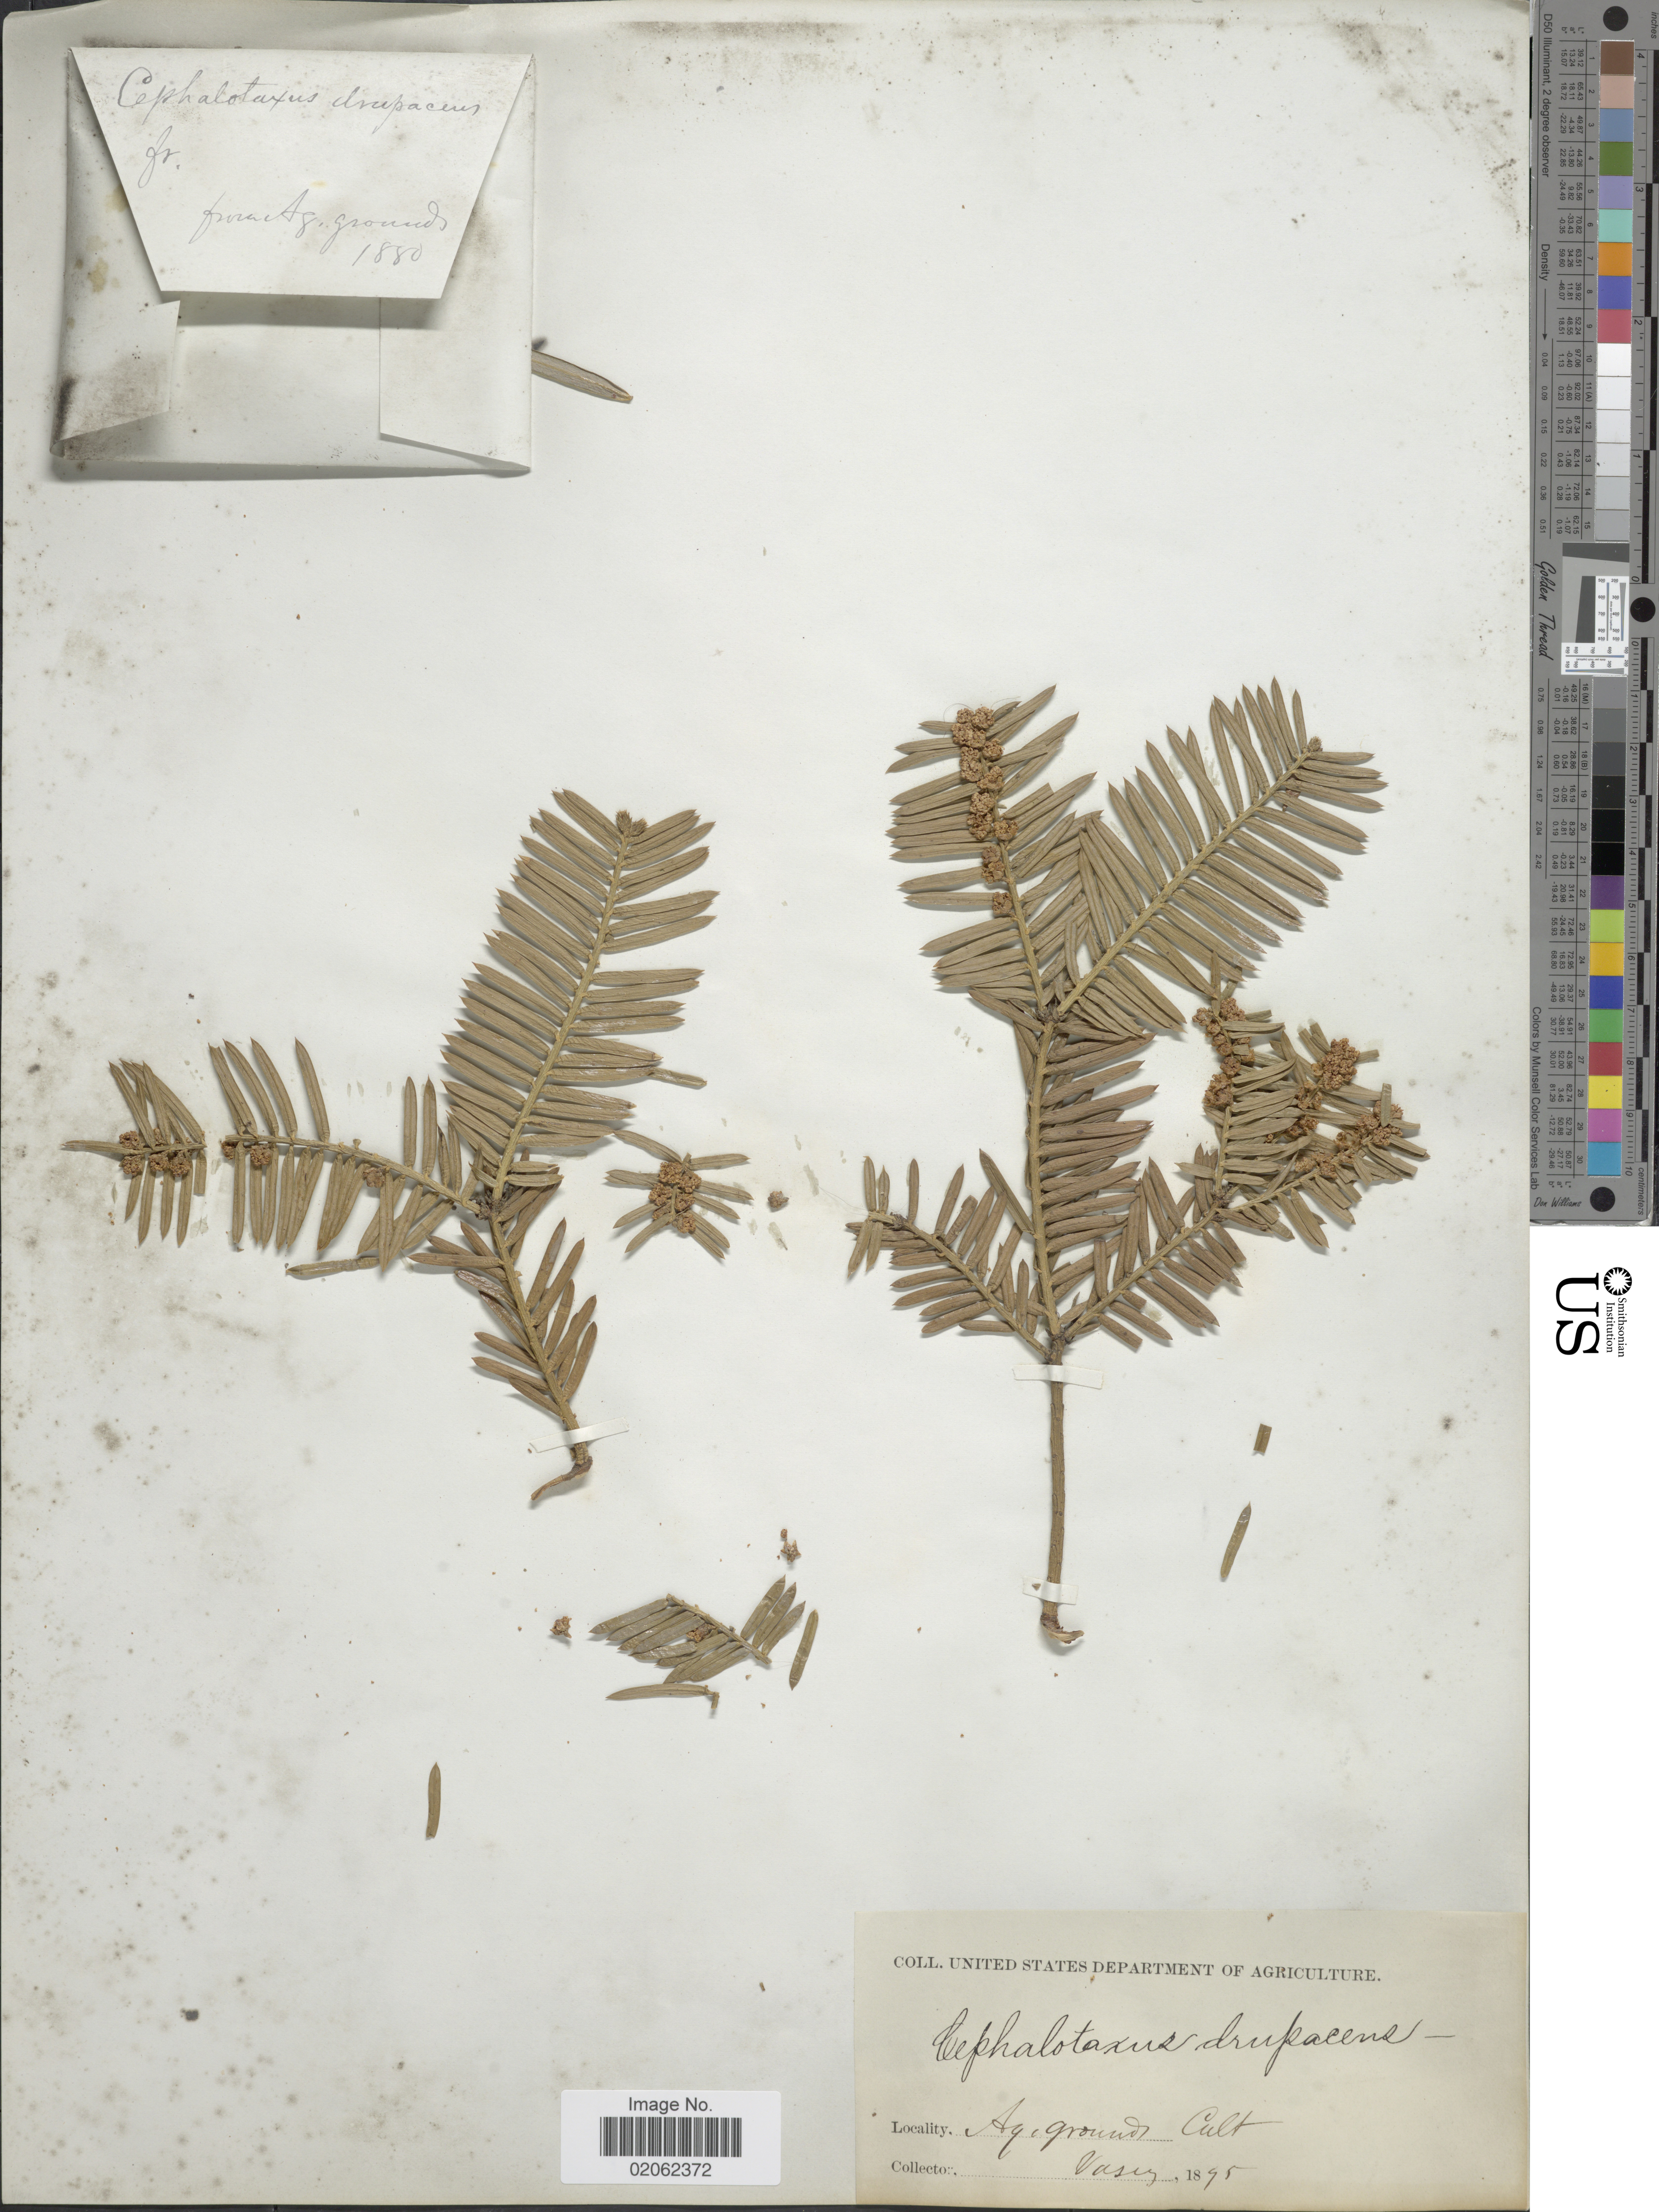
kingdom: Plantae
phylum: Tracheophyta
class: Pinopsida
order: Pinales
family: Cephalotaxaceae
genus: Cephalotaxus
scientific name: Cephalotaxus drupacea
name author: Siebold & Zucc.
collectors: Vasey, --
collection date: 1895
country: United States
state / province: District of Columbia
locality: Agr. grounds